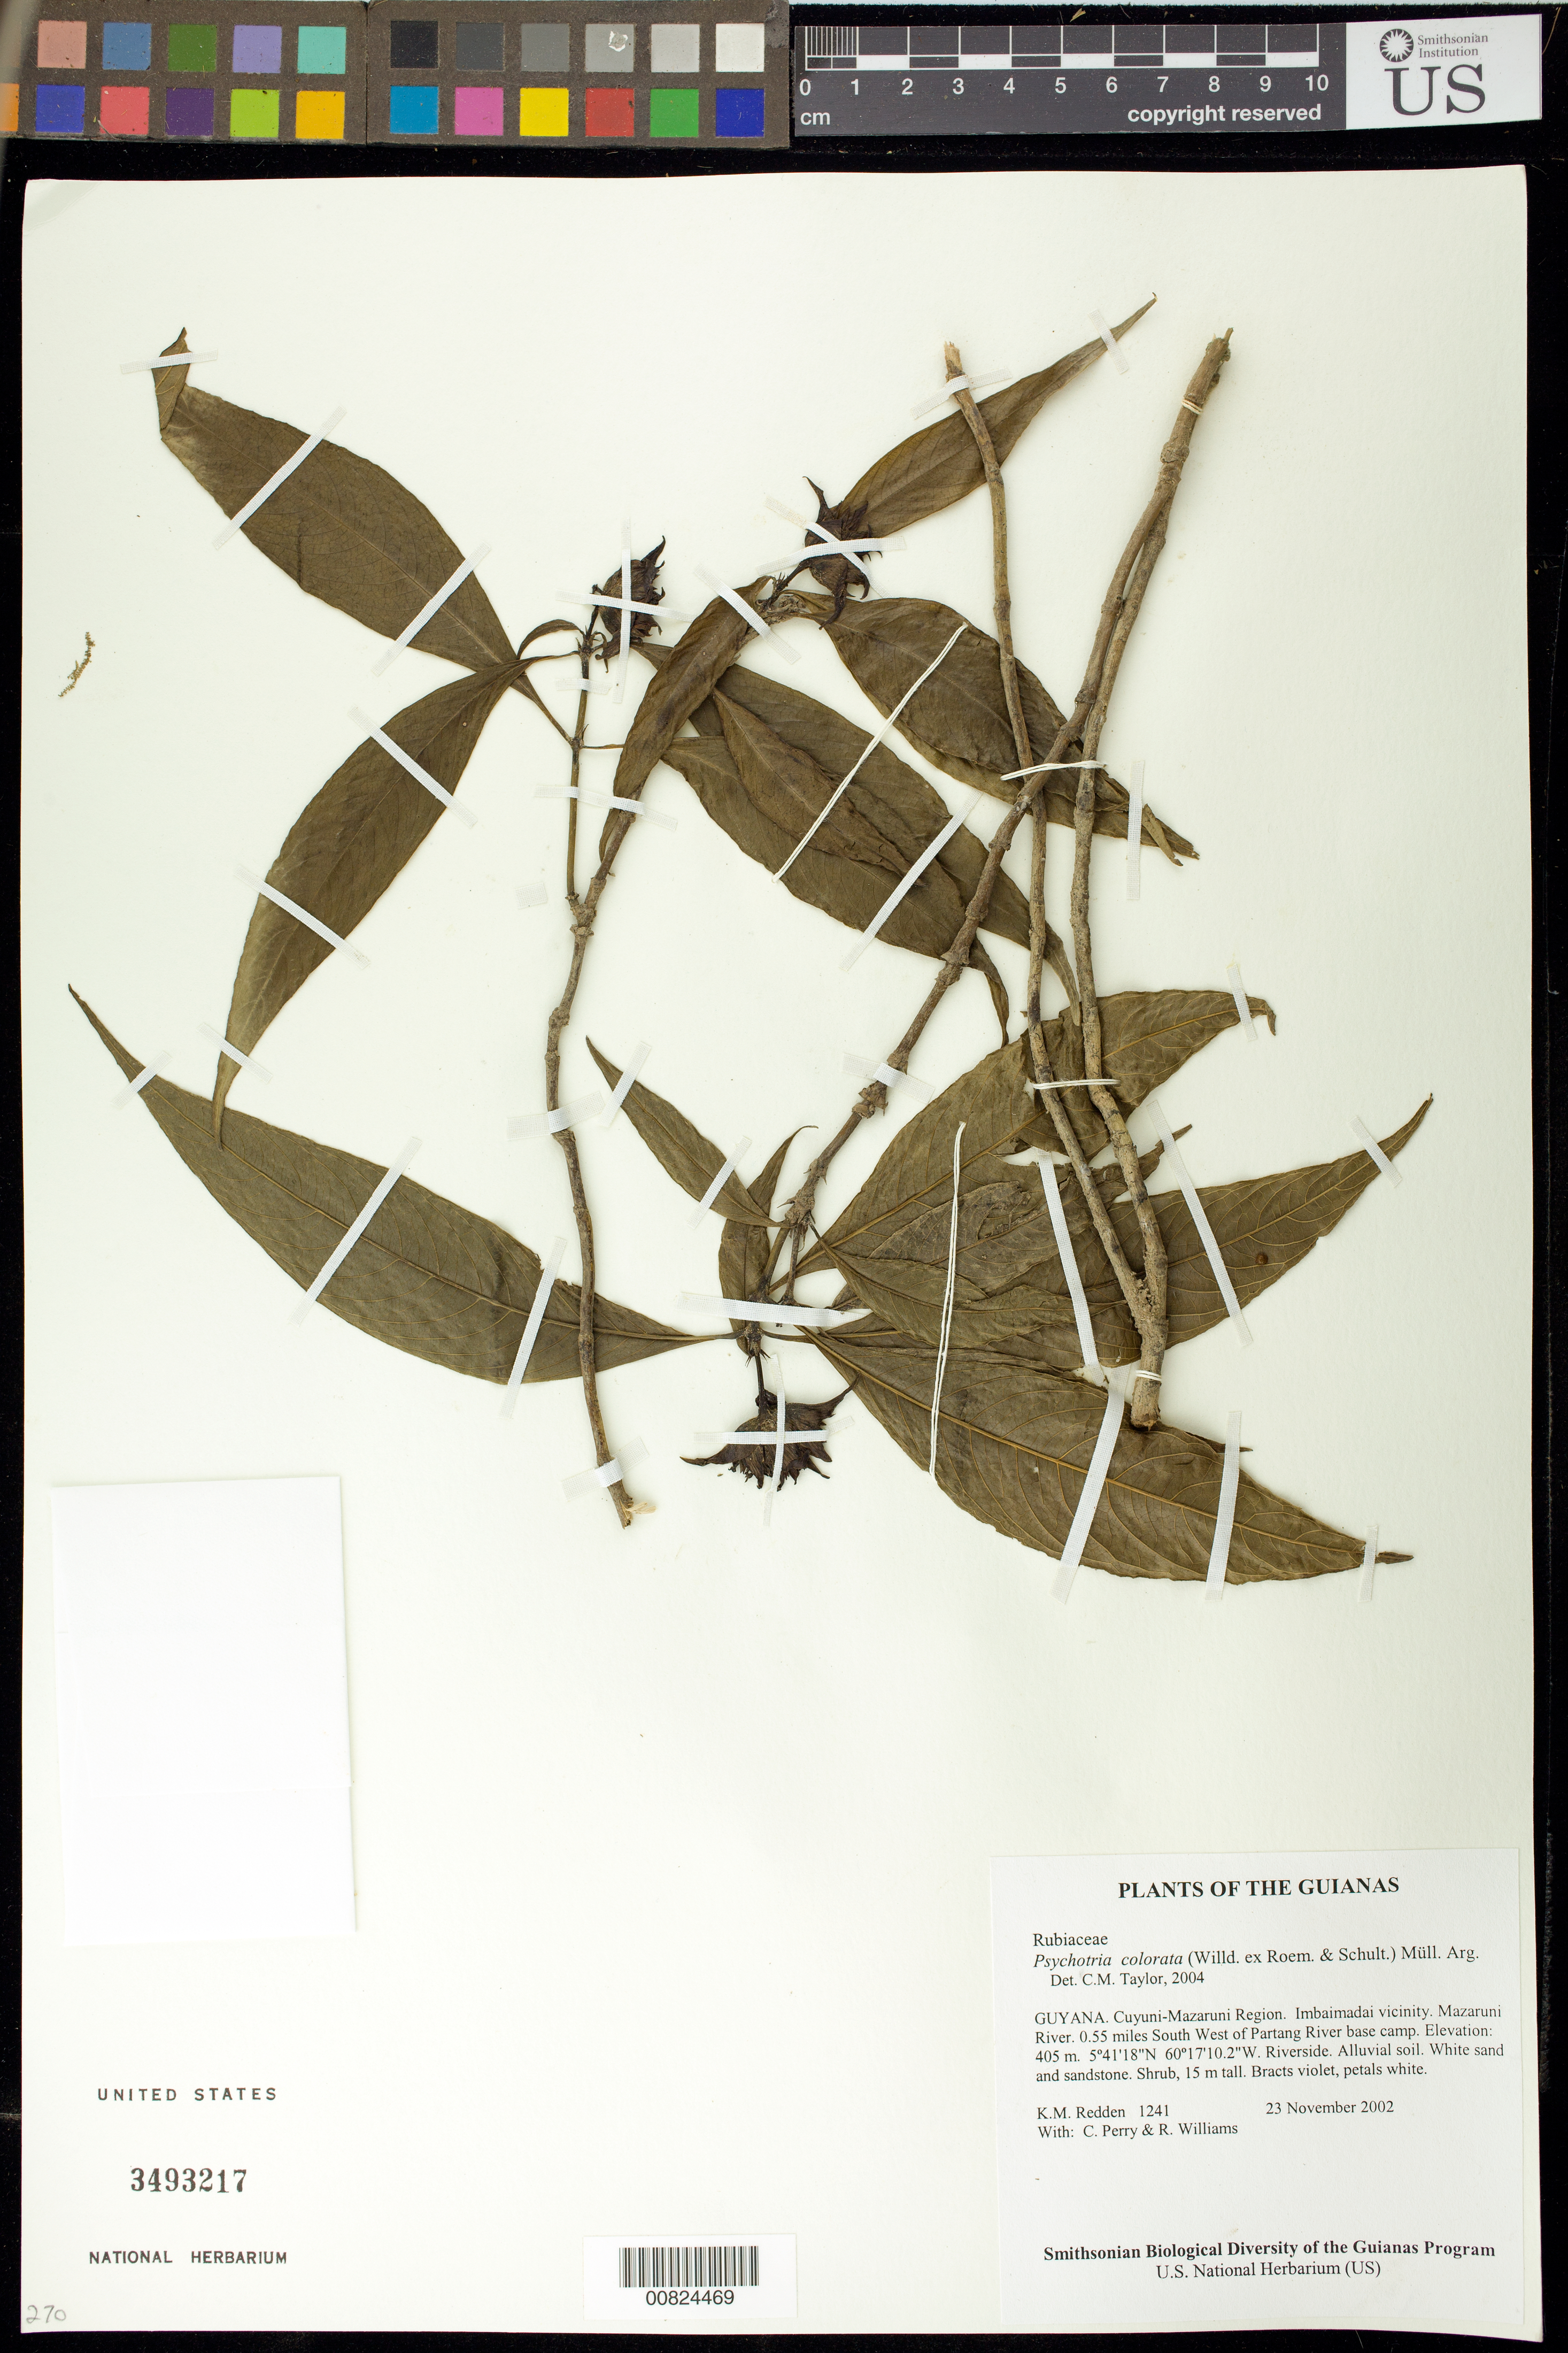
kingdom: Plantae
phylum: Tracheophyta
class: Magnoliopsida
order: Gentianales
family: Rubiaceae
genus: Palicourea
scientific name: Palicourea colorata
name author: (Hoffmanns. ex Roem. & Schult.) Delprete & J.H. Kirkbr.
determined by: Kirkbride, J. H., Jr.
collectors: K. M. Redden, C. Perry & R. Williams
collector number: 1241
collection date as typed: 23 November 2002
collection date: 2002-11-23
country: Guyana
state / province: Cuyuni-Mazaruni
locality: Imbaimadai vicinity. Mazaruni River. 0.55 miles South West of Partang River base camp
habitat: Riverside. Alluvial soil. White sand and sandstone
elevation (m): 405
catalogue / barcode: US 3493217